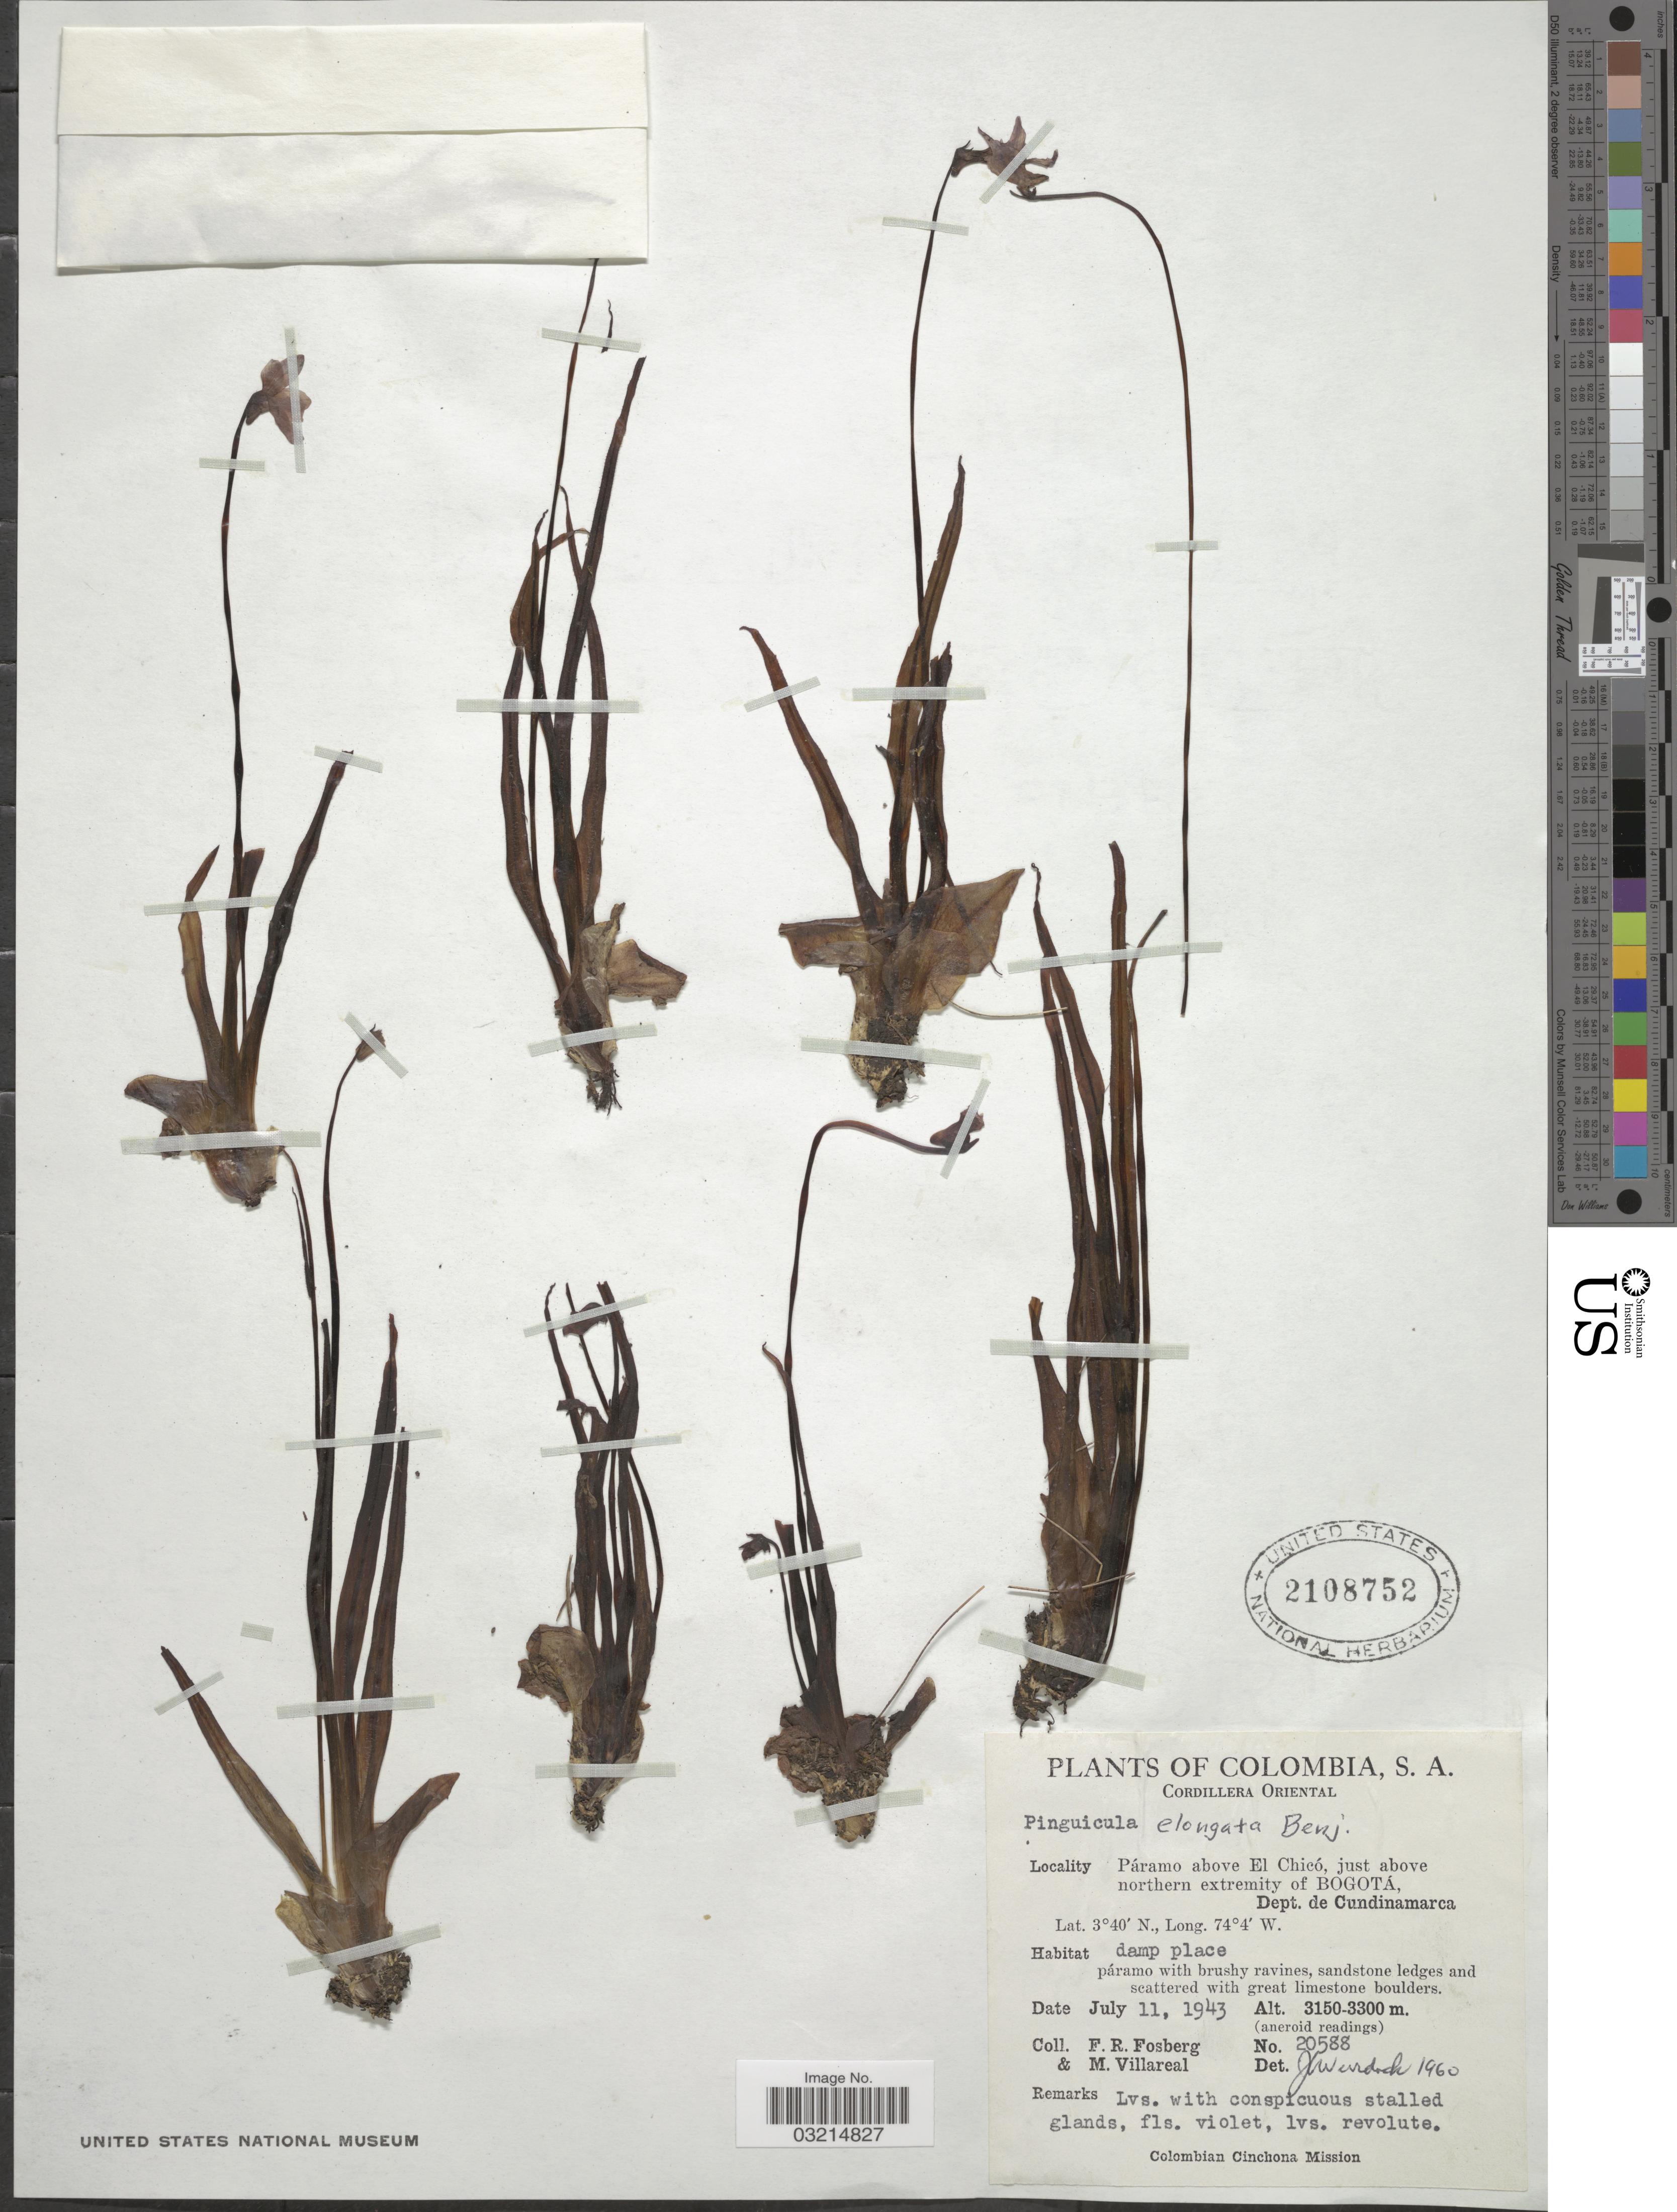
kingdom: Plantae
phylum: Tracheophyta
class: Magnoliopsida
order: Lamiales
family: Lentibulariaceae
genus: Pinguicula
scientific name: Pinguicula elongata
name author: Benj.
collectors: F. R. Fosberg & M. Villareal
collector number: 20588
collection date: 1943-07-11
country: Colombia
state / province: Cundinamarca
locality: Cordillera Oriental, Páramo above El Chicó, just above northern extremity of Bogotá, Dept. de Cundinamarca.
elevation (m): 3150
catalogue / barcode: US 2108752